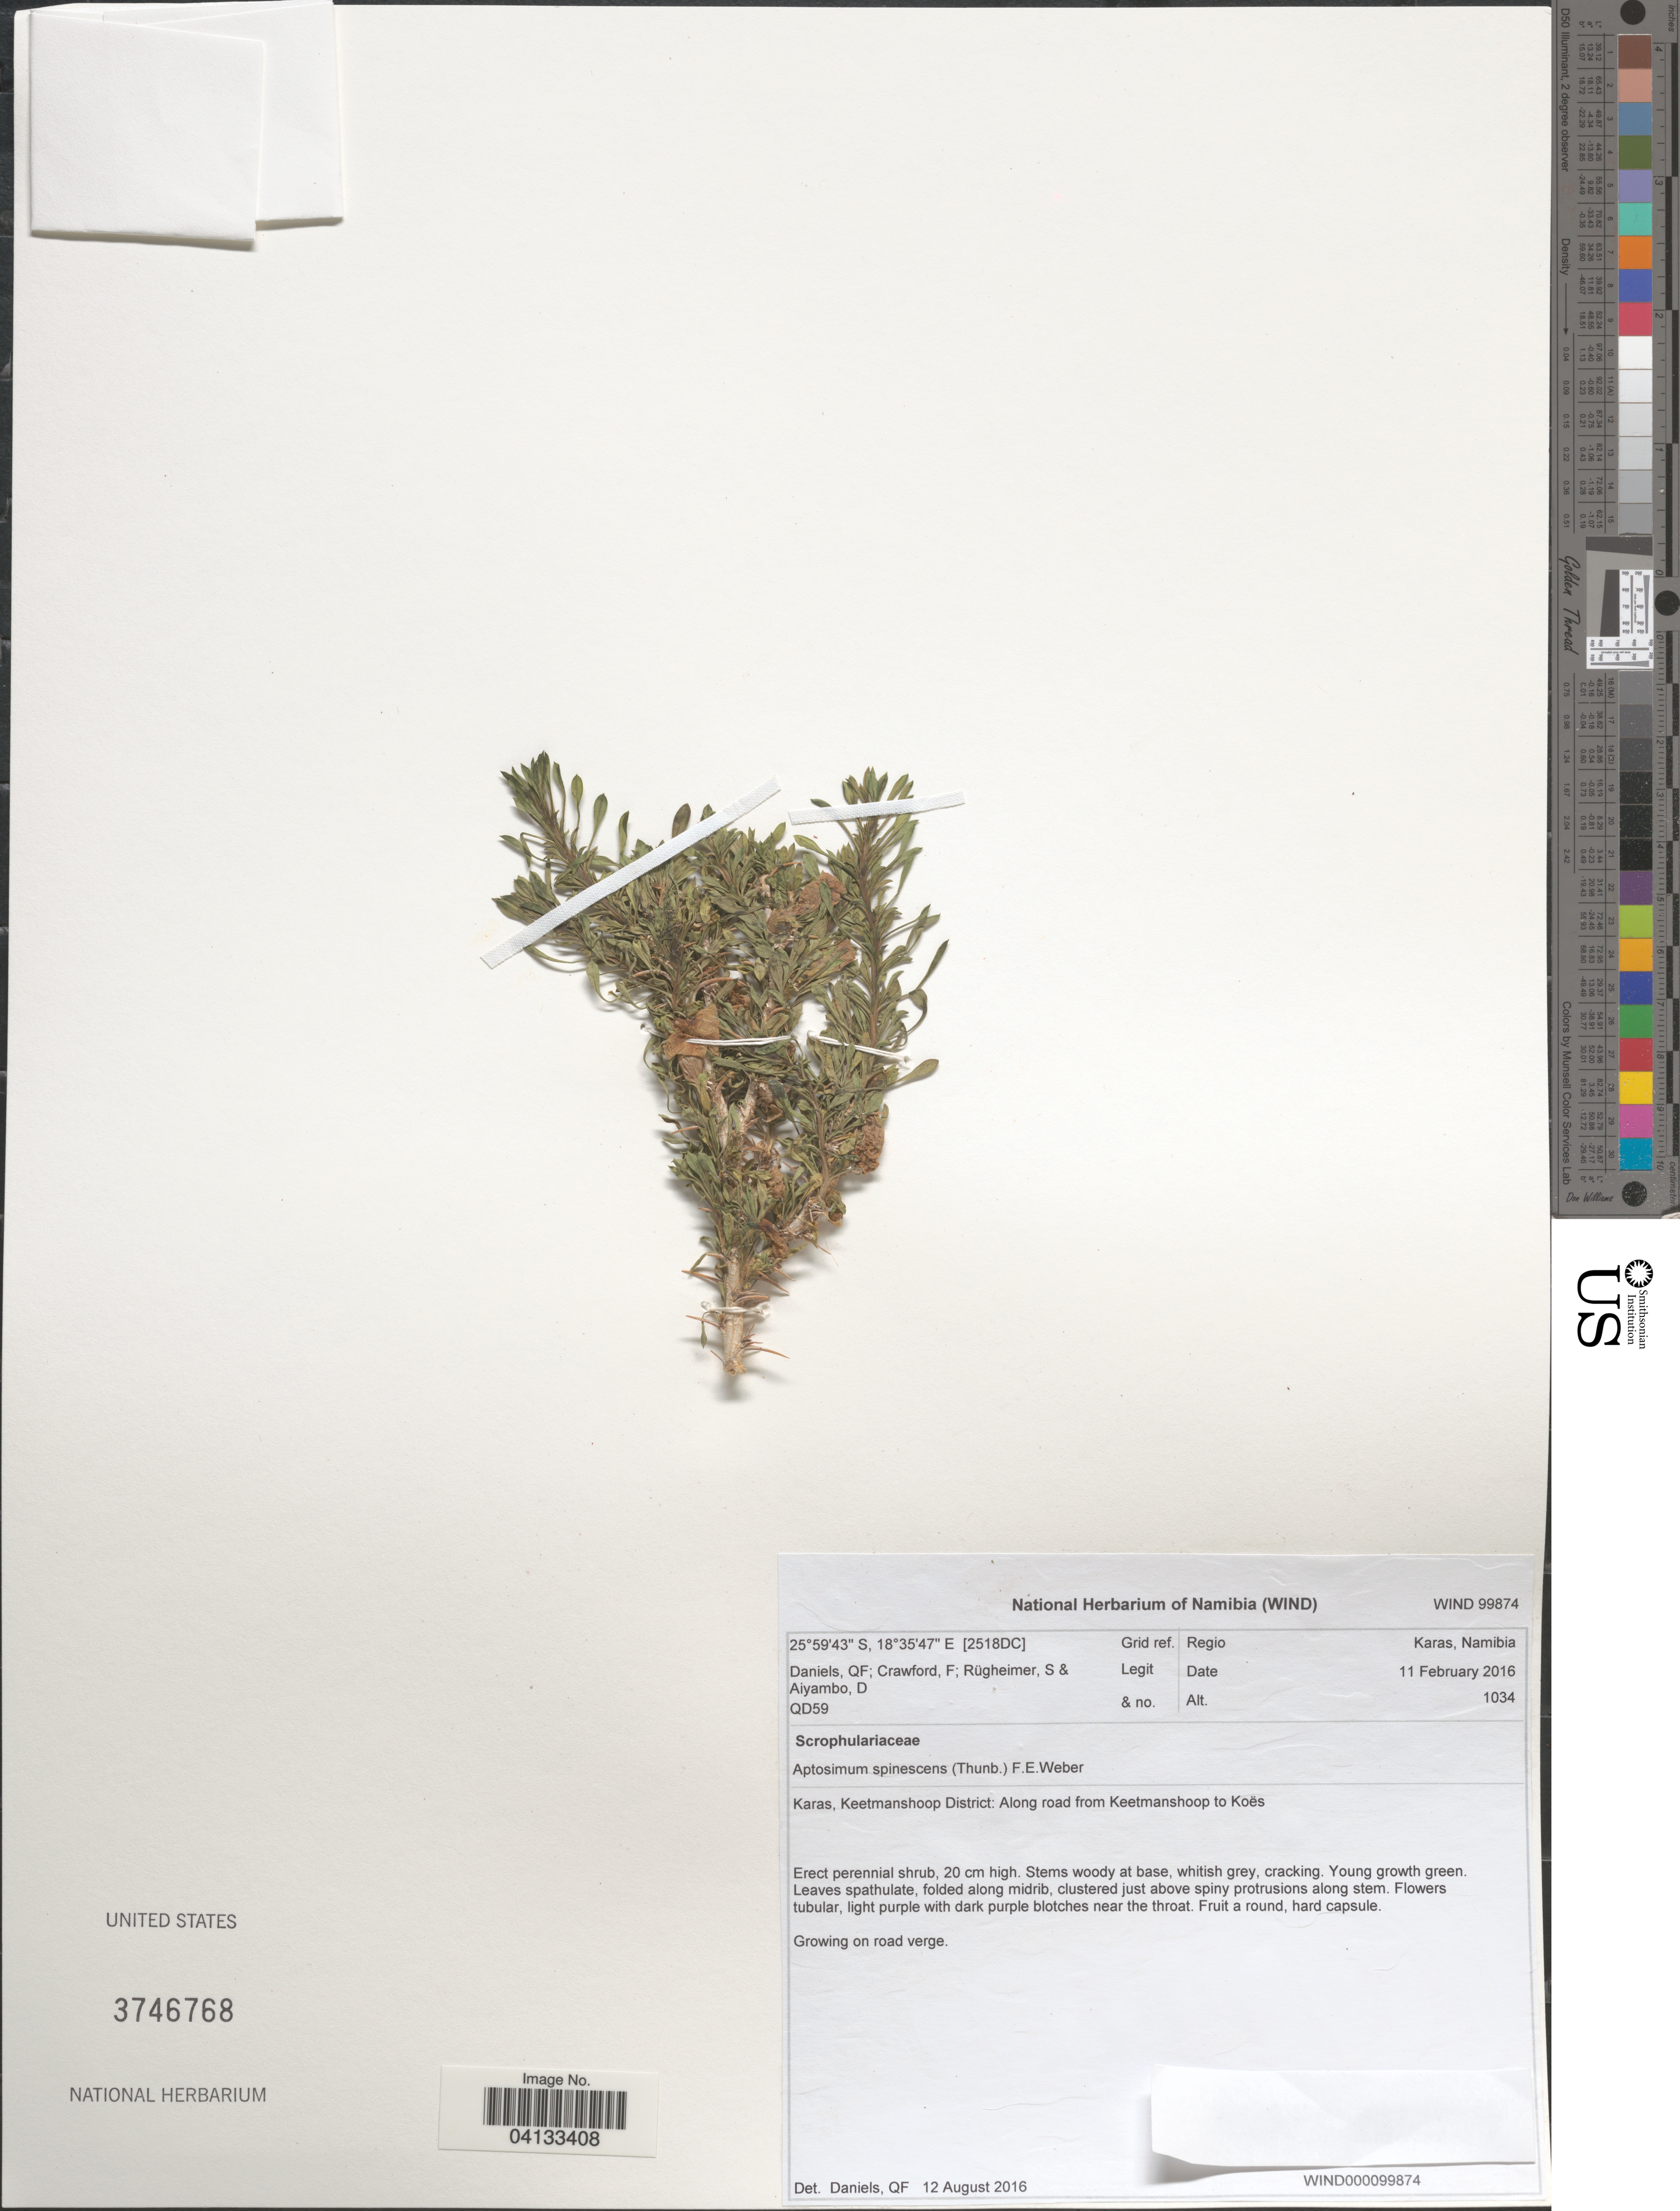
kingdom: Plantae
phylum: Tracheophyta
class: Magnoliopsida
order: Lamiales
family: Scrophulariaceae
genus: Aptosimum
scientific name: Aptosimum spinescens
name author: (L. Bolus) Emil Weber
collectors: F. Crawford, S. Rugheimer & D. Aiyambo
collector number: QD59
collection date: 2016-02-11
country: Namibia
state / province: Karas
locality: Grid ref. Regio Karas. Keetmanshoop District: Along road from Keetmanshoop to Koës. [2518DC].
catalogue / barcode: US 3746768